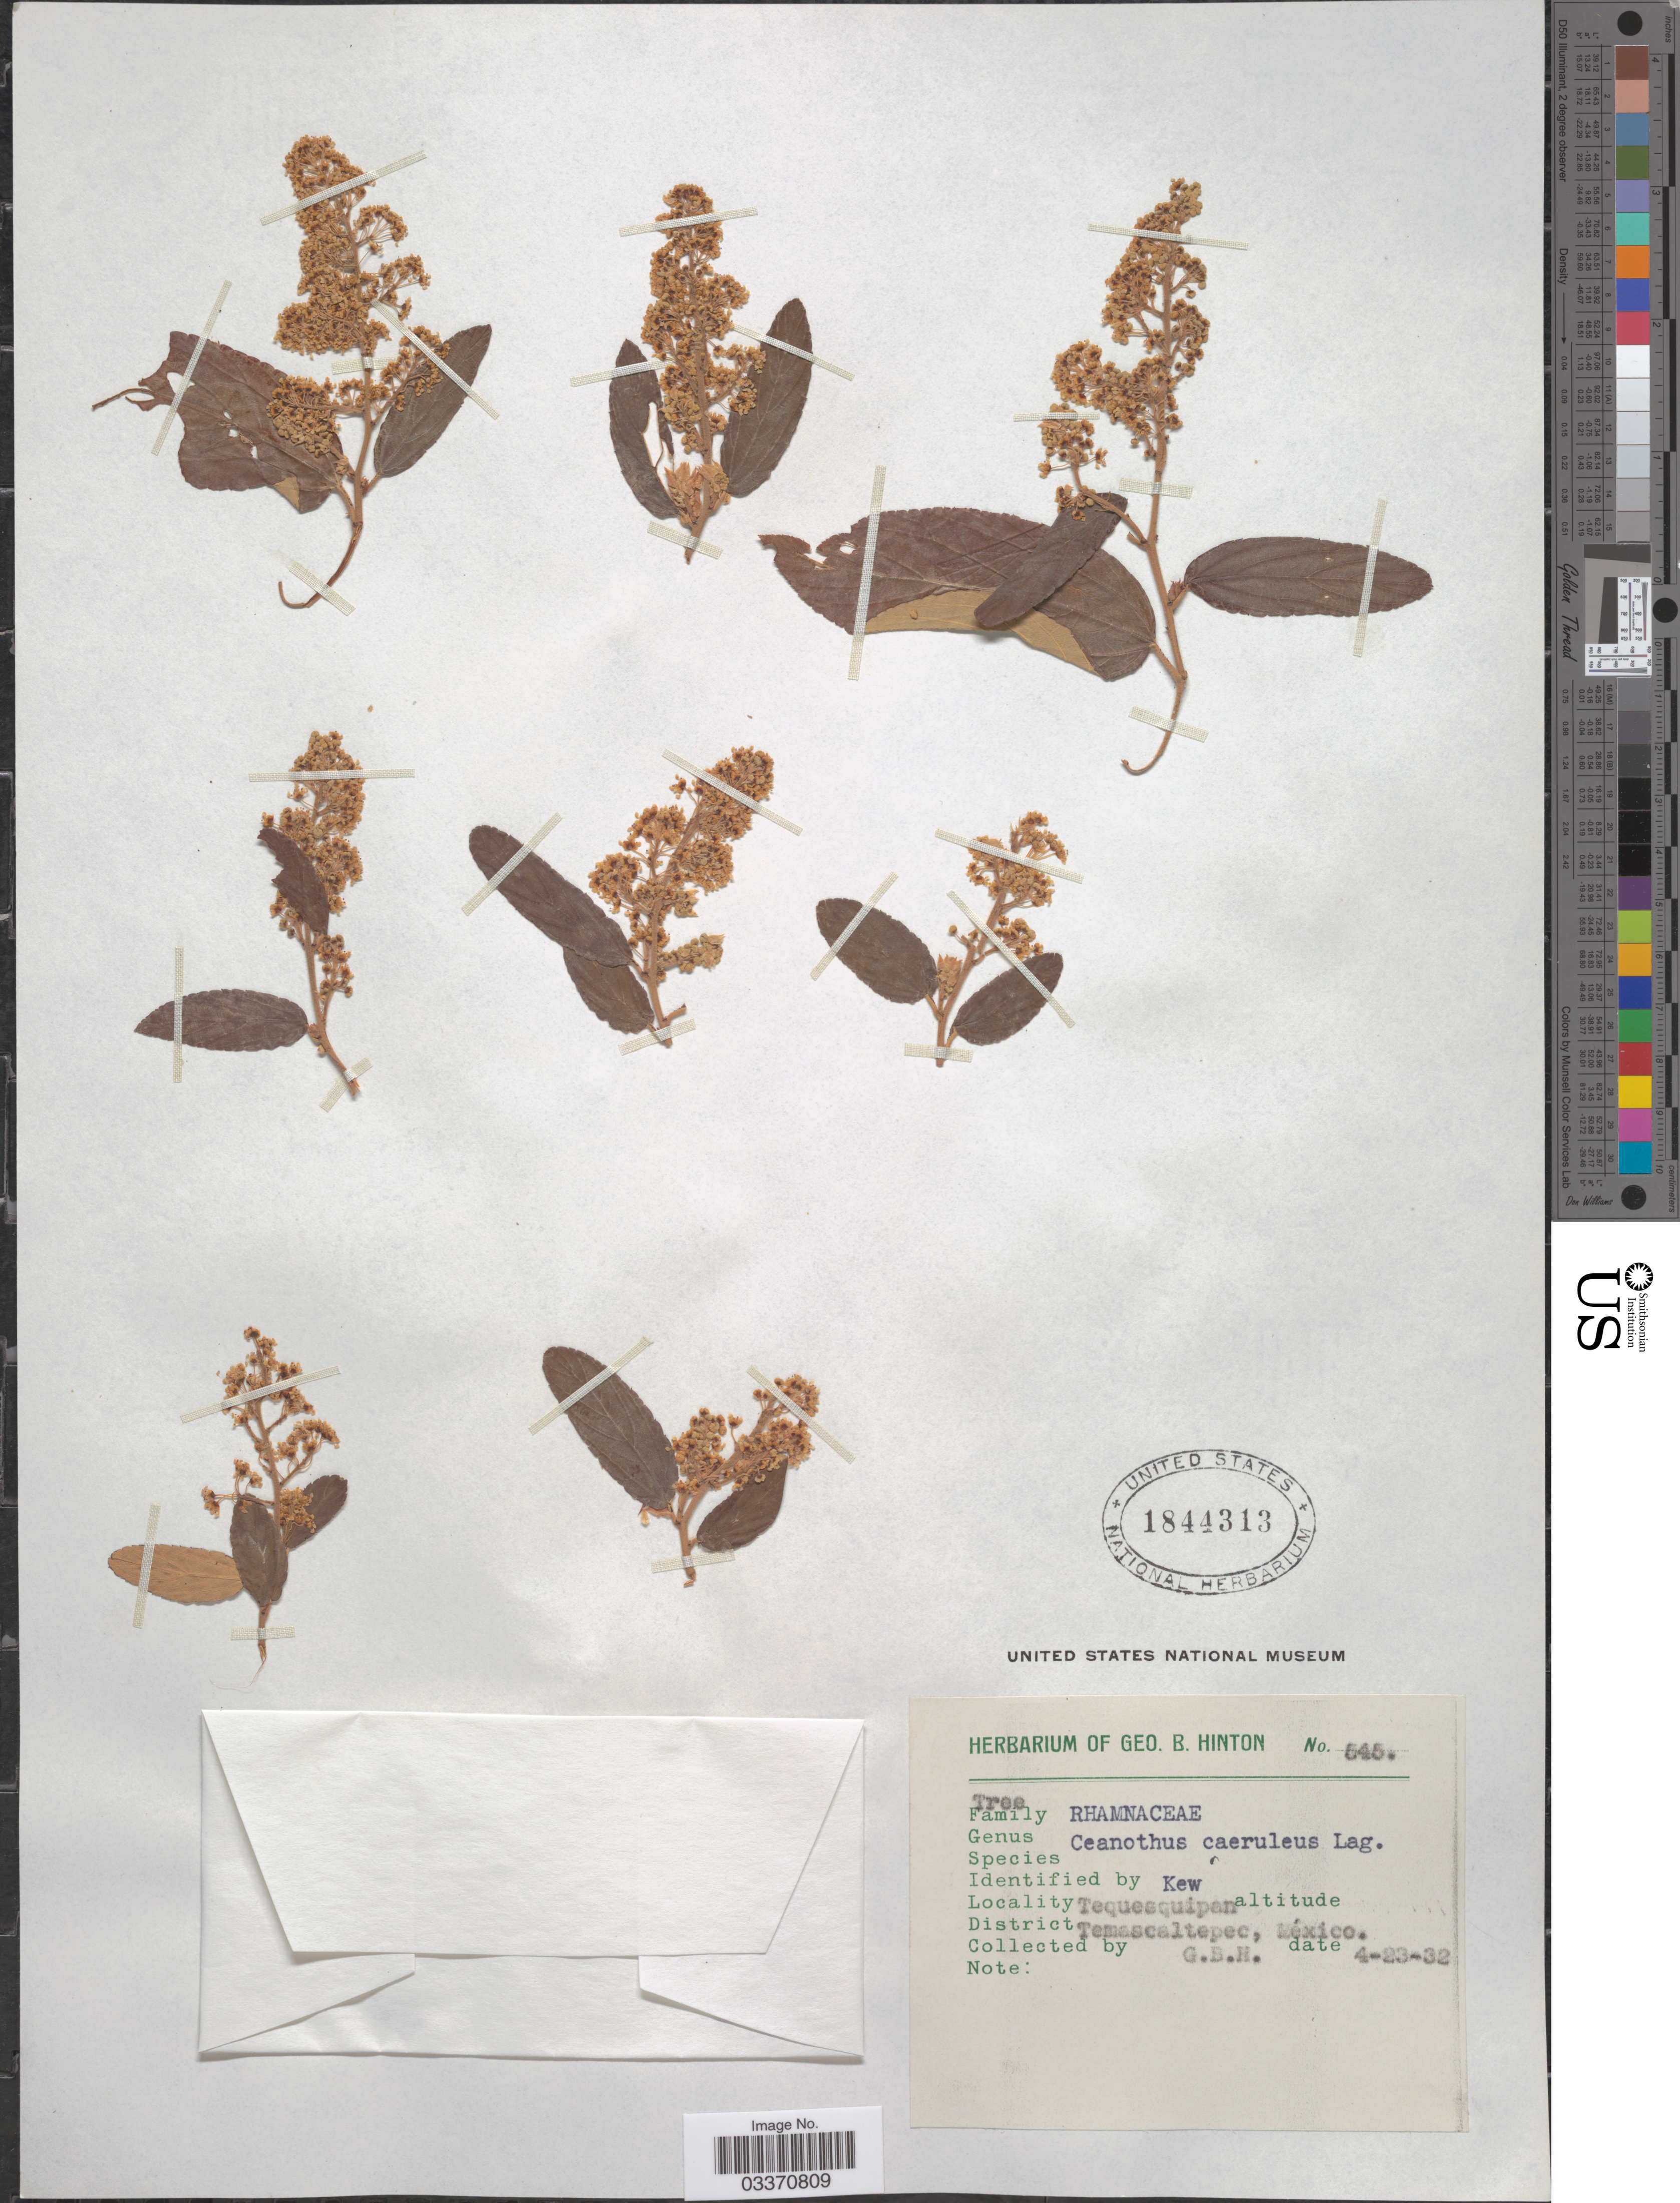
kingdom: Plantae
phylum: Tracheophyta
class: Magnoliopsida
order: Rosales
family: Rhamnaceae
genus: Ceanothus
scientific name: Ceanothus caeruleus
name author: Lag.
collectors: G. B. Hinton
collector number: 545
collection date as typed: Transcribed d/m/y: 23/4/32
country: Mexico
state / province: México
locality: Tequesquipan. District Temascaltepec.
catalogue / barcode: US 1844313